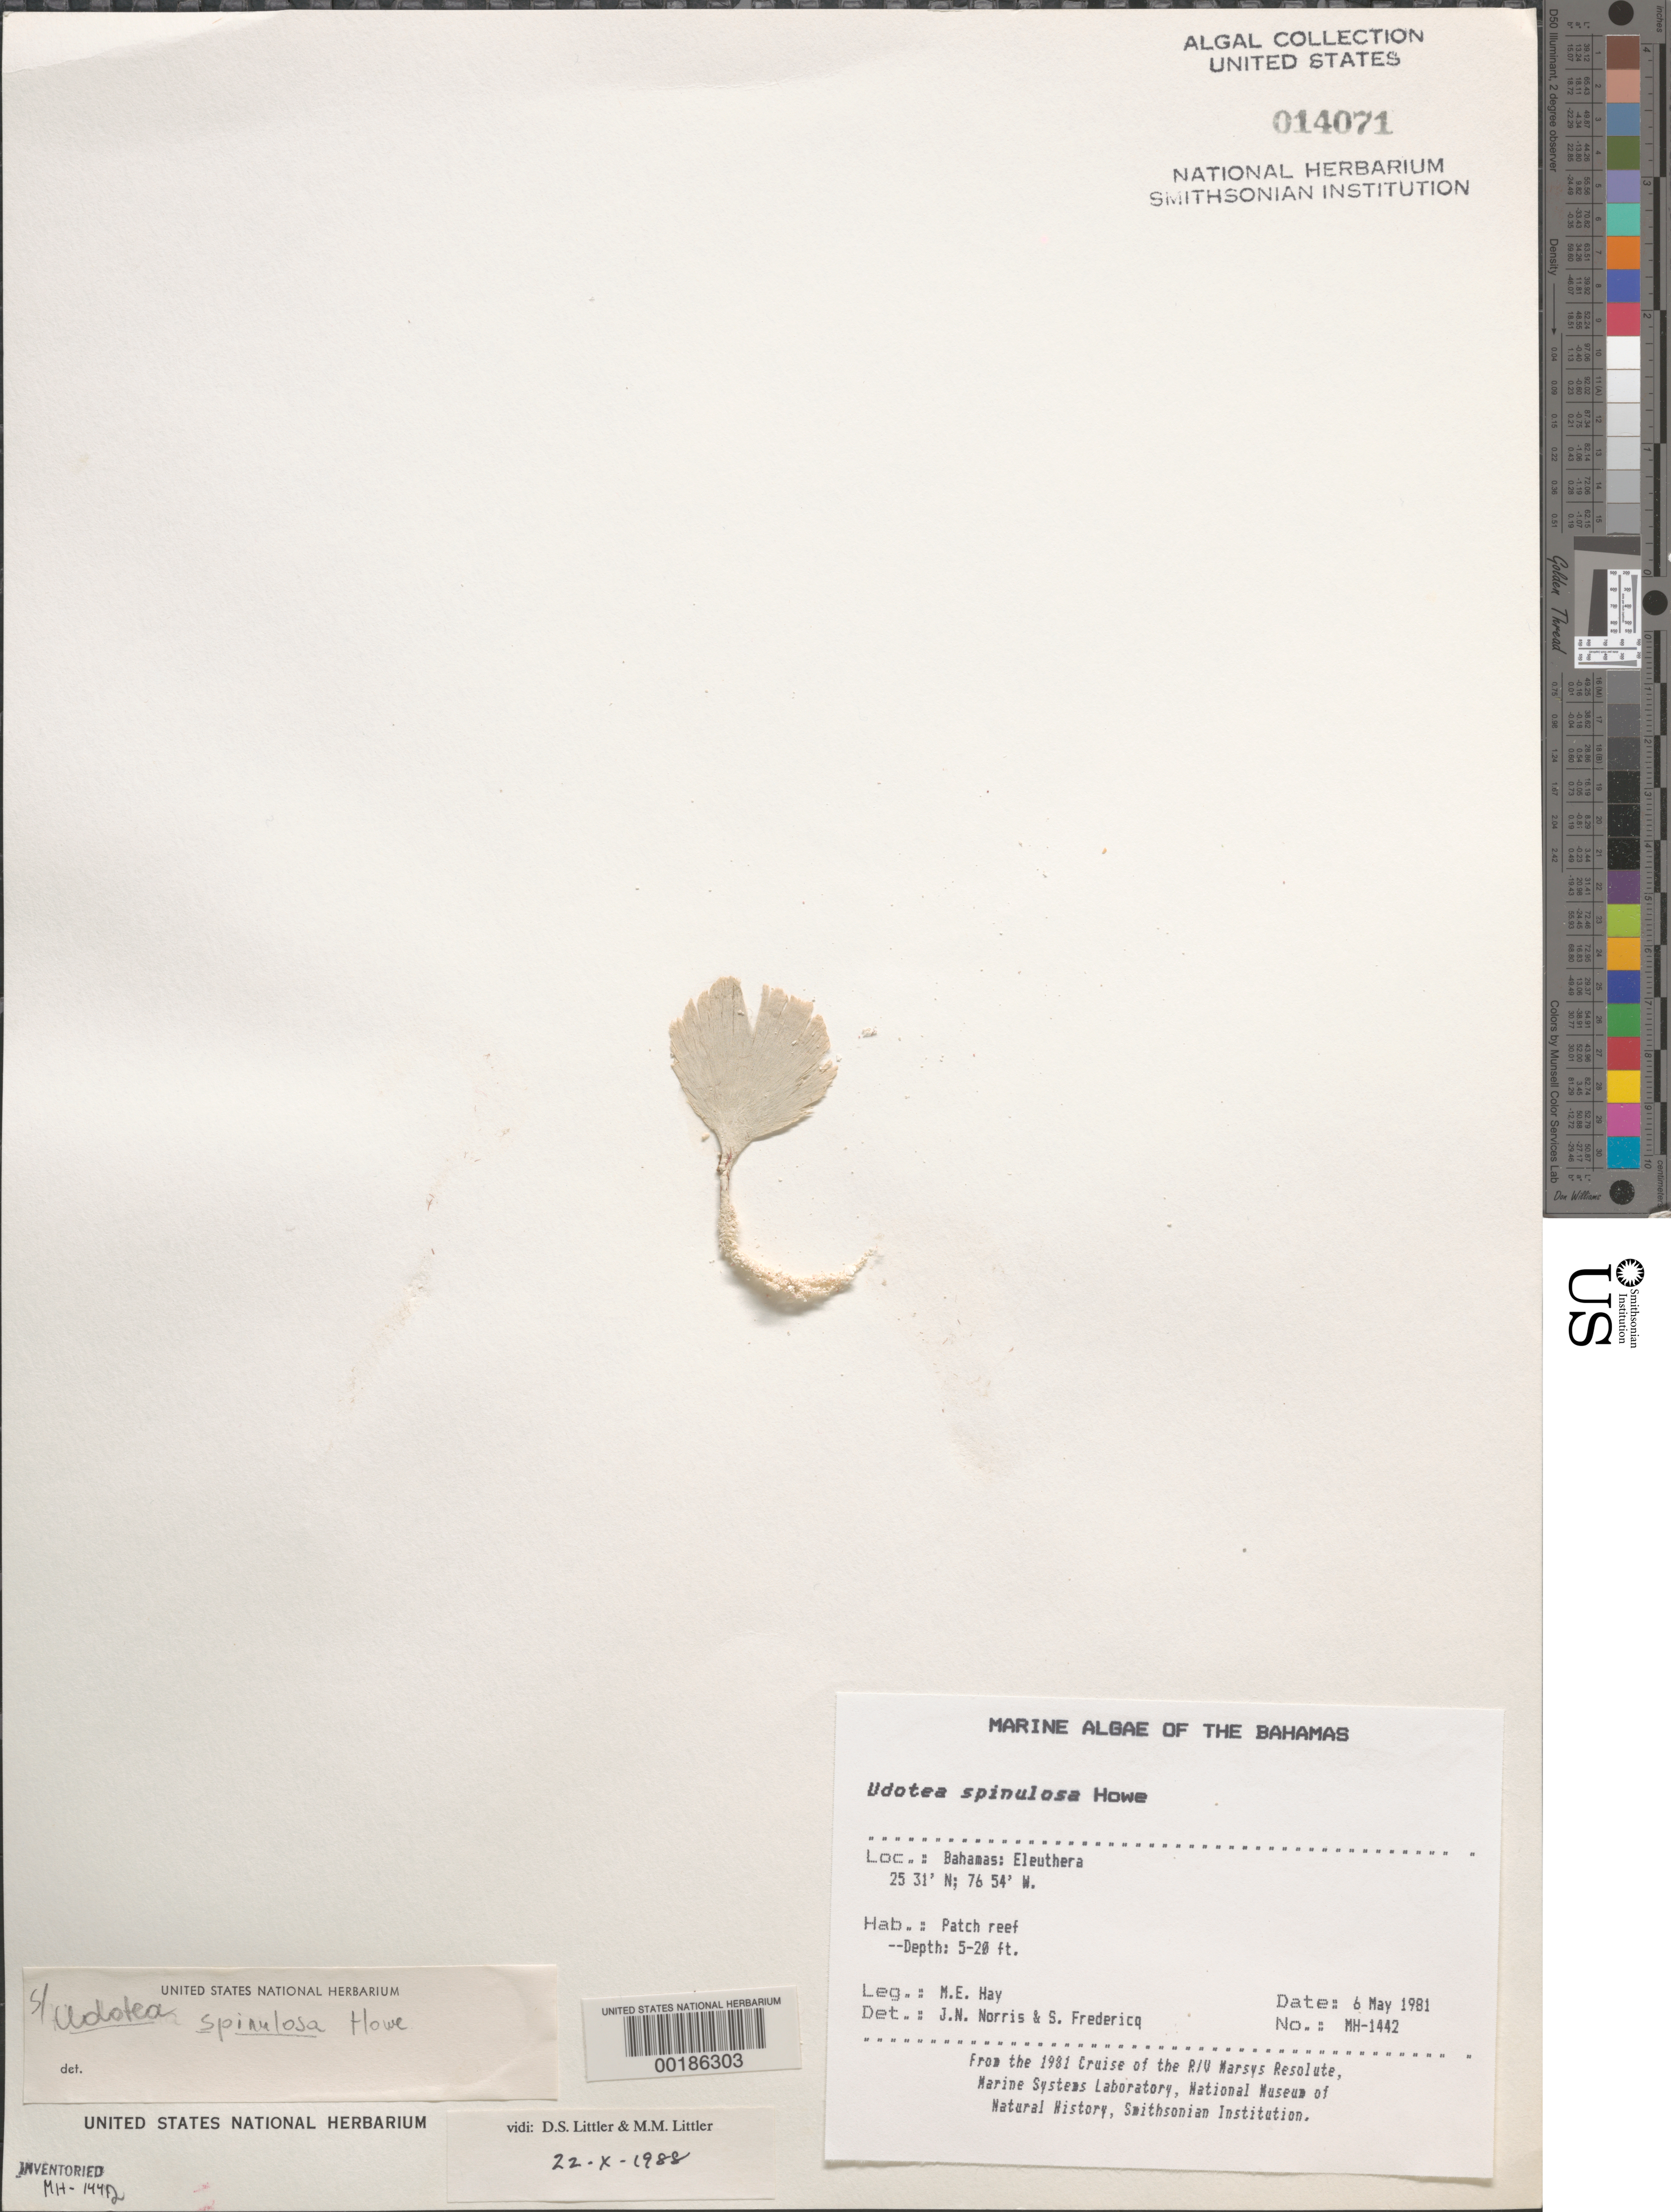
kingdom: Plantae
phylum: Chlorophyta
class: Ulvophyceae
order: Bryopsidales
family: Udoteaceae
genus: Udotea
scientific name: Udotea spinulosa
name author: M. Howe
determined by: Norris, J. N.; Fredericq, S.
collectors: M. E. Hay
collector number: MEH-1442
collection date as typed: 06 May 1981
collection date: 1981-05-06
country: Bahamas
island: Eleuthera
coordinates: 23 31' N, 76 54' W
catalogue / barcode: US 14071